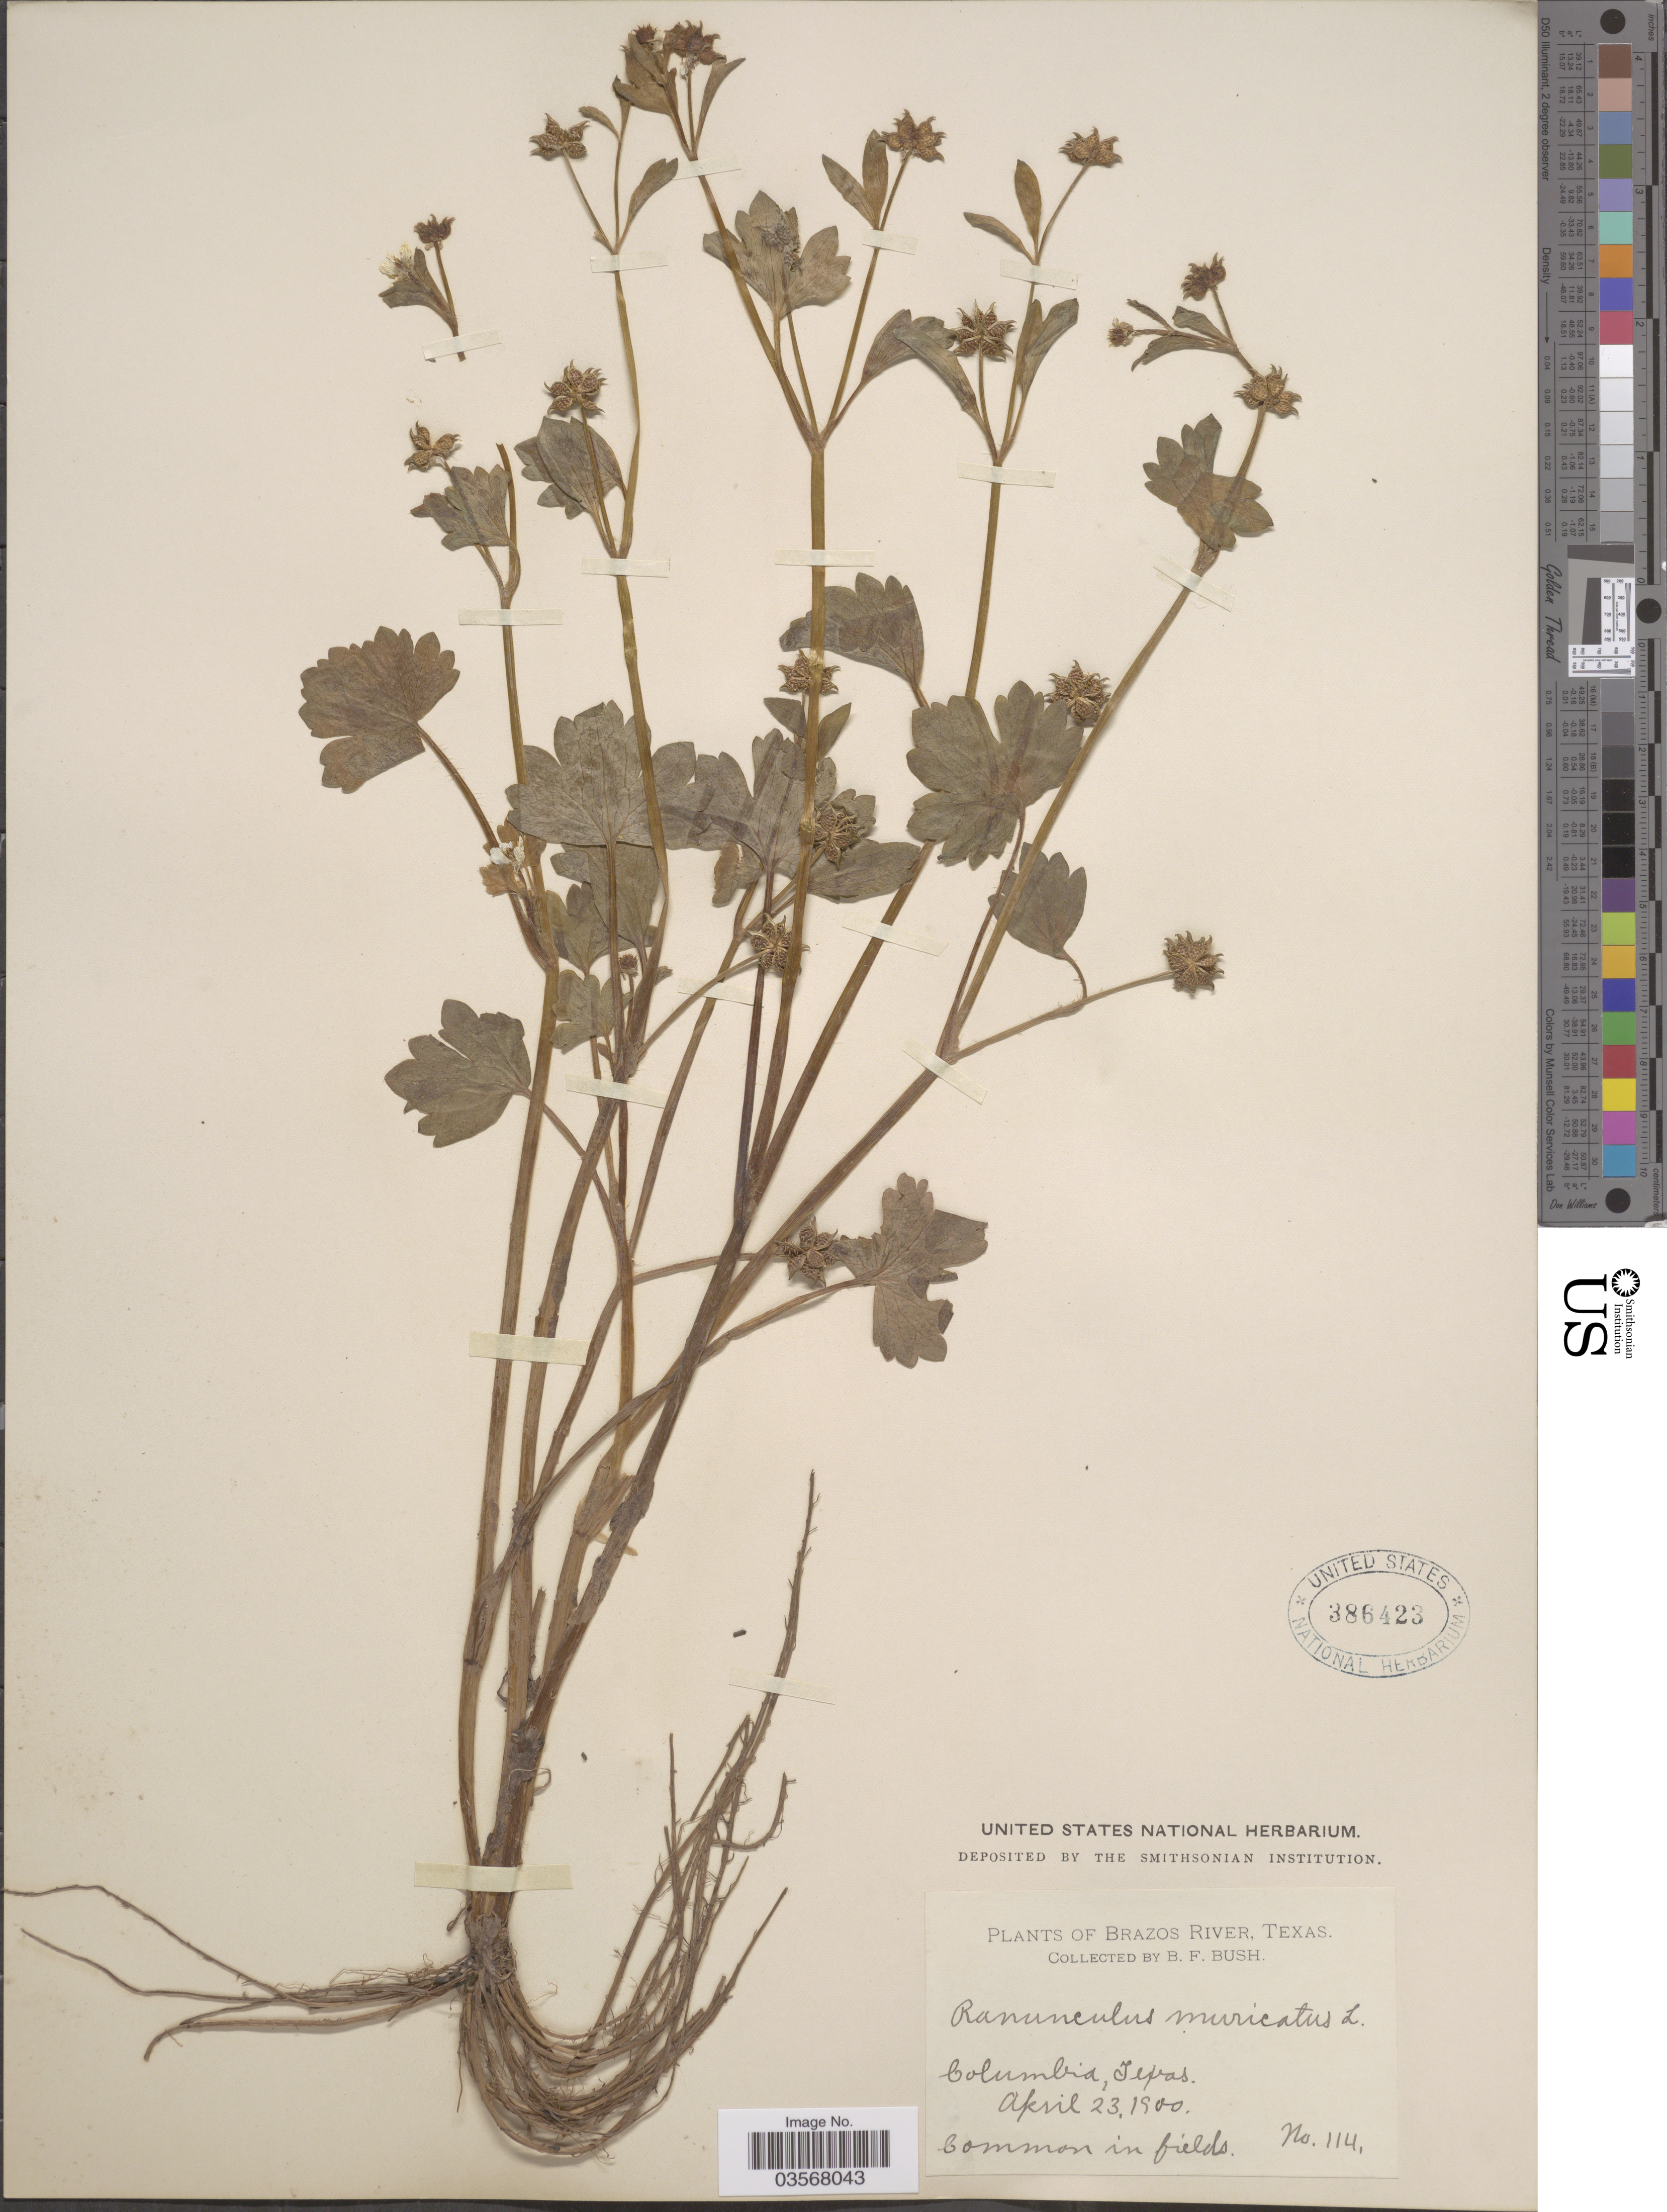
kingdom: Plantae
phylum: Tracheophyta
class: Magnoliopsida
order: Ranunculales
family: Ranunculaceae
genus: Ranunculus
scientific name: Ranunculus muricatus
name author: L.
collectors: B. F. Bush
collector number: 114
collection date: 1900-04-23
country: United States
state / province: Texas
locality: Brazos River. Colombia, Texas.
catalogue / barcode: US 386423